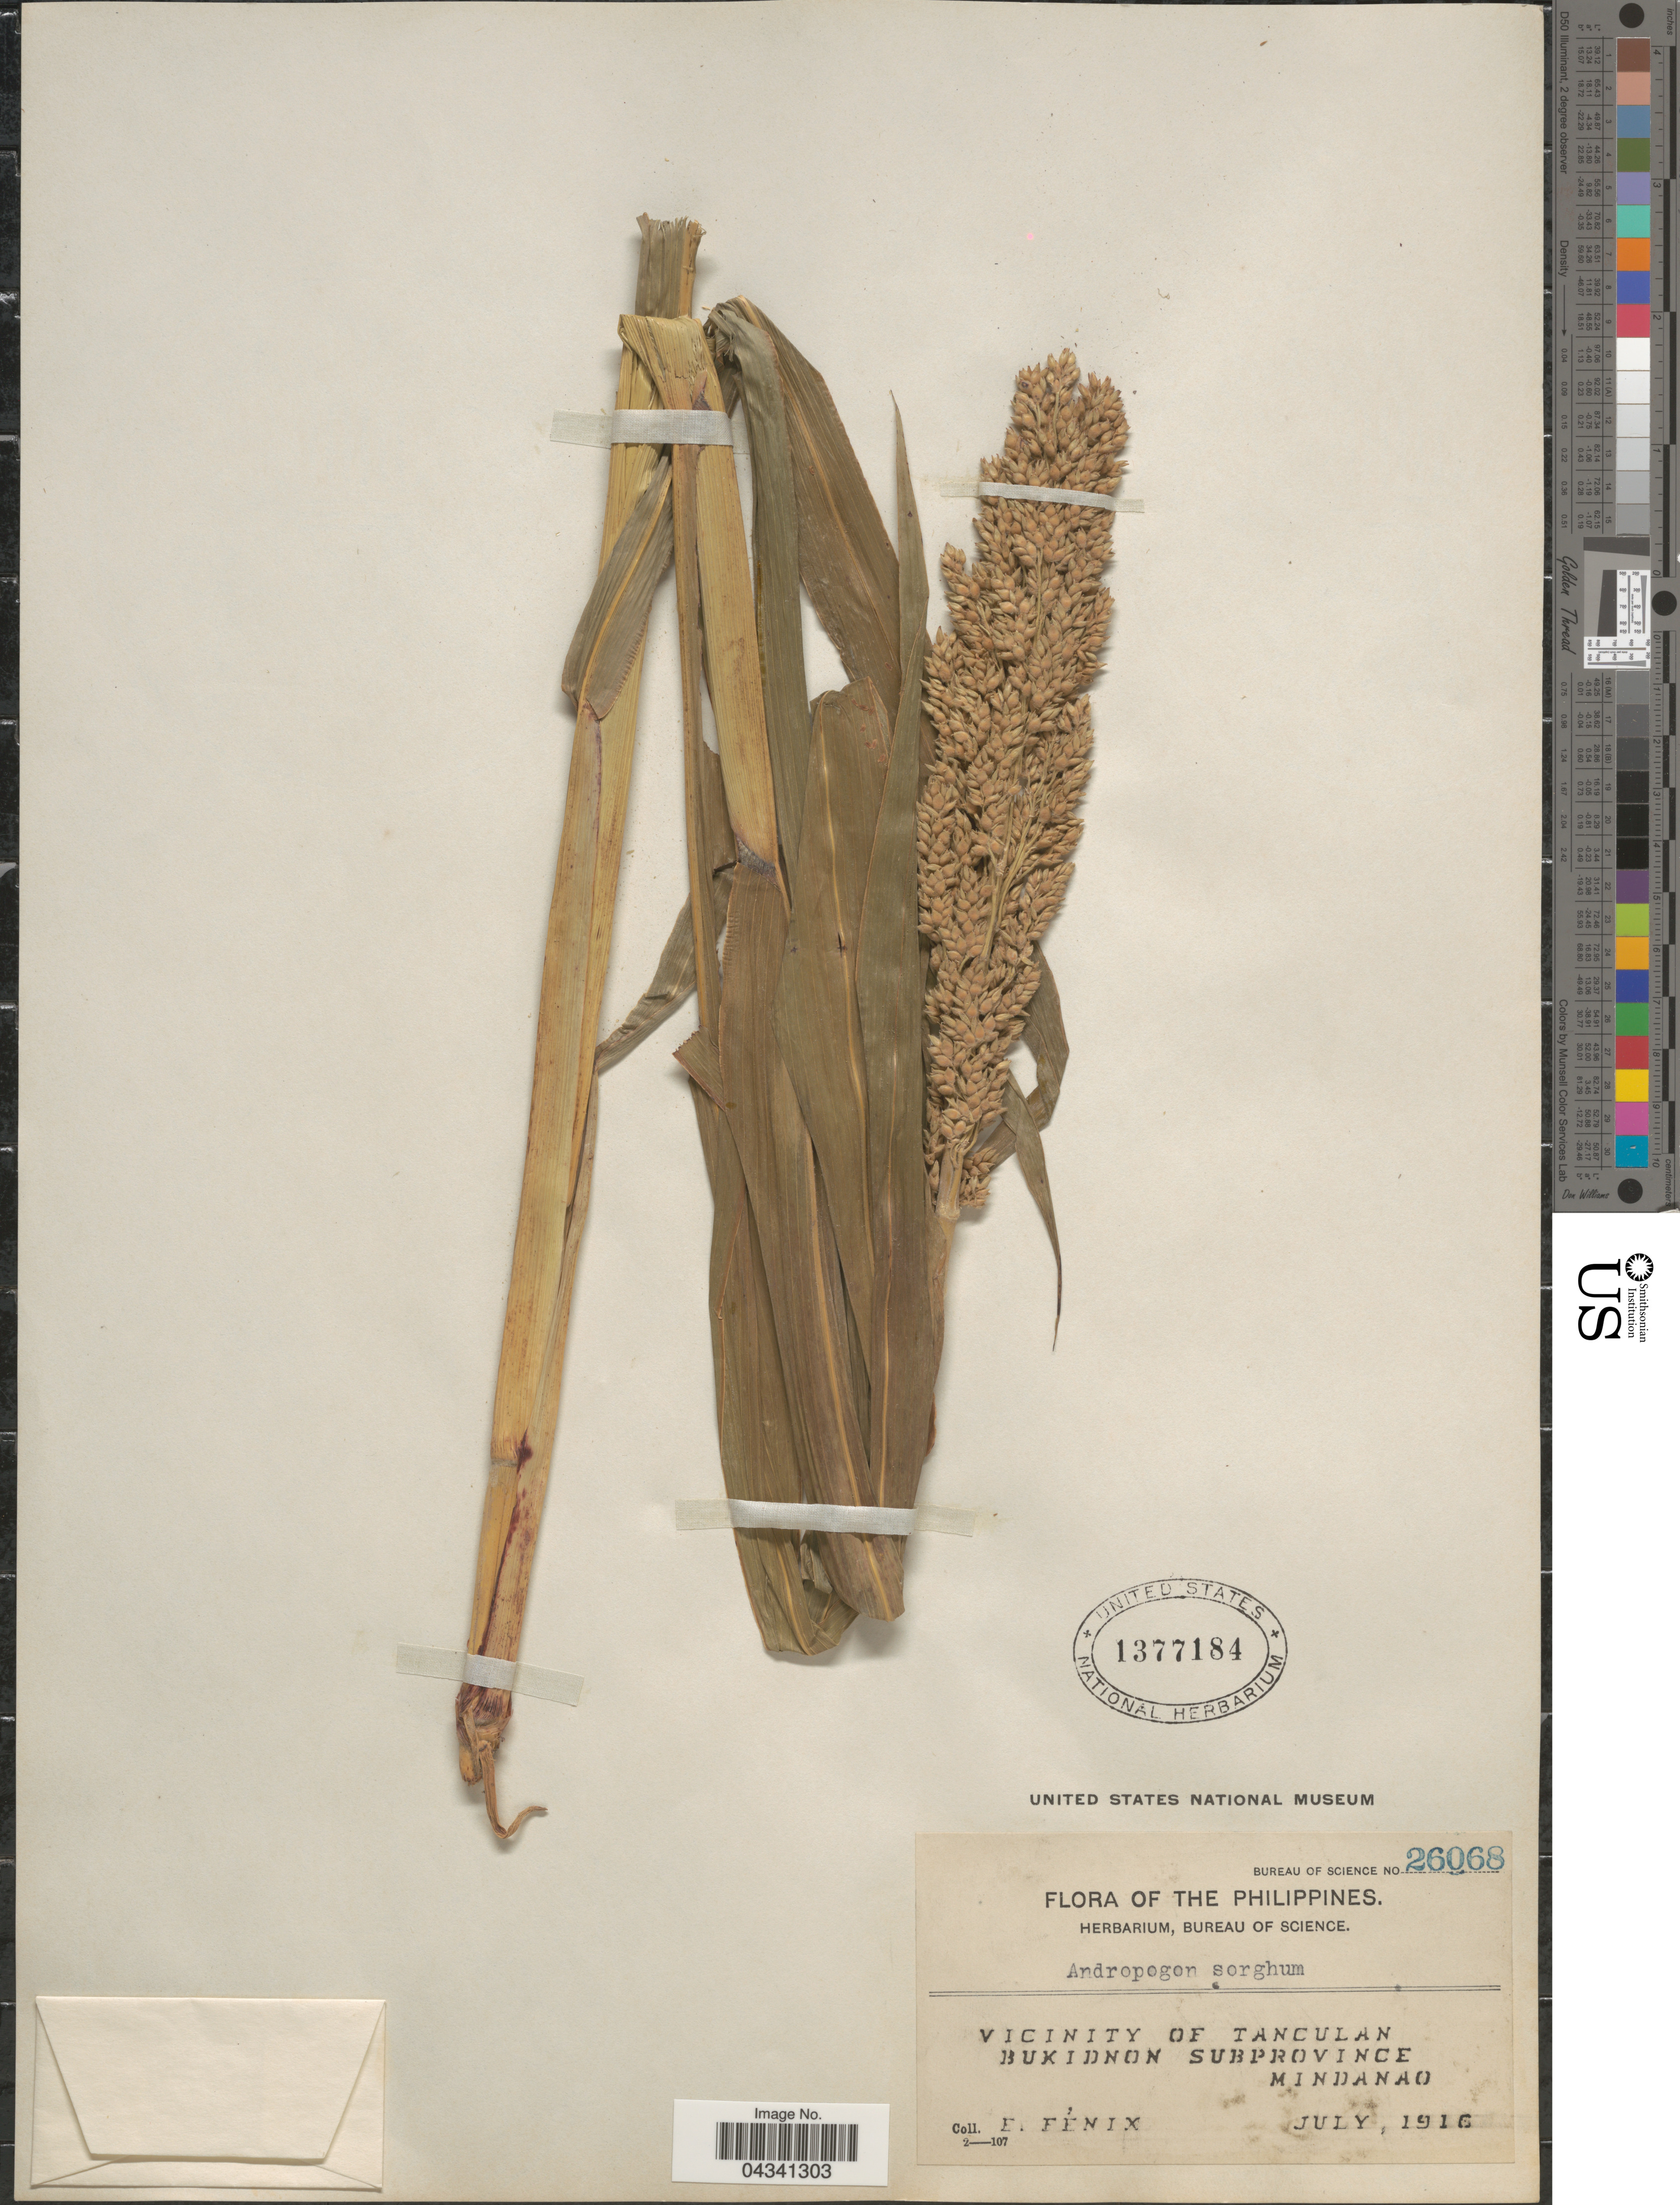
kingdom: Plantae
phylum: Tracheophyta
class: Liliopsida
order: Poales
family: Poaceae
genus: Sorghum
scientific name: Sorghum sp.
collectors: E. Fénix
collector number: Bureau of Science 26068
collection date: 1916-07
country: Philippines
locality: Vicinity of Tanculan. Bukidnon Subprovince. Mindanao.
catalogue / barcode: US 1377184